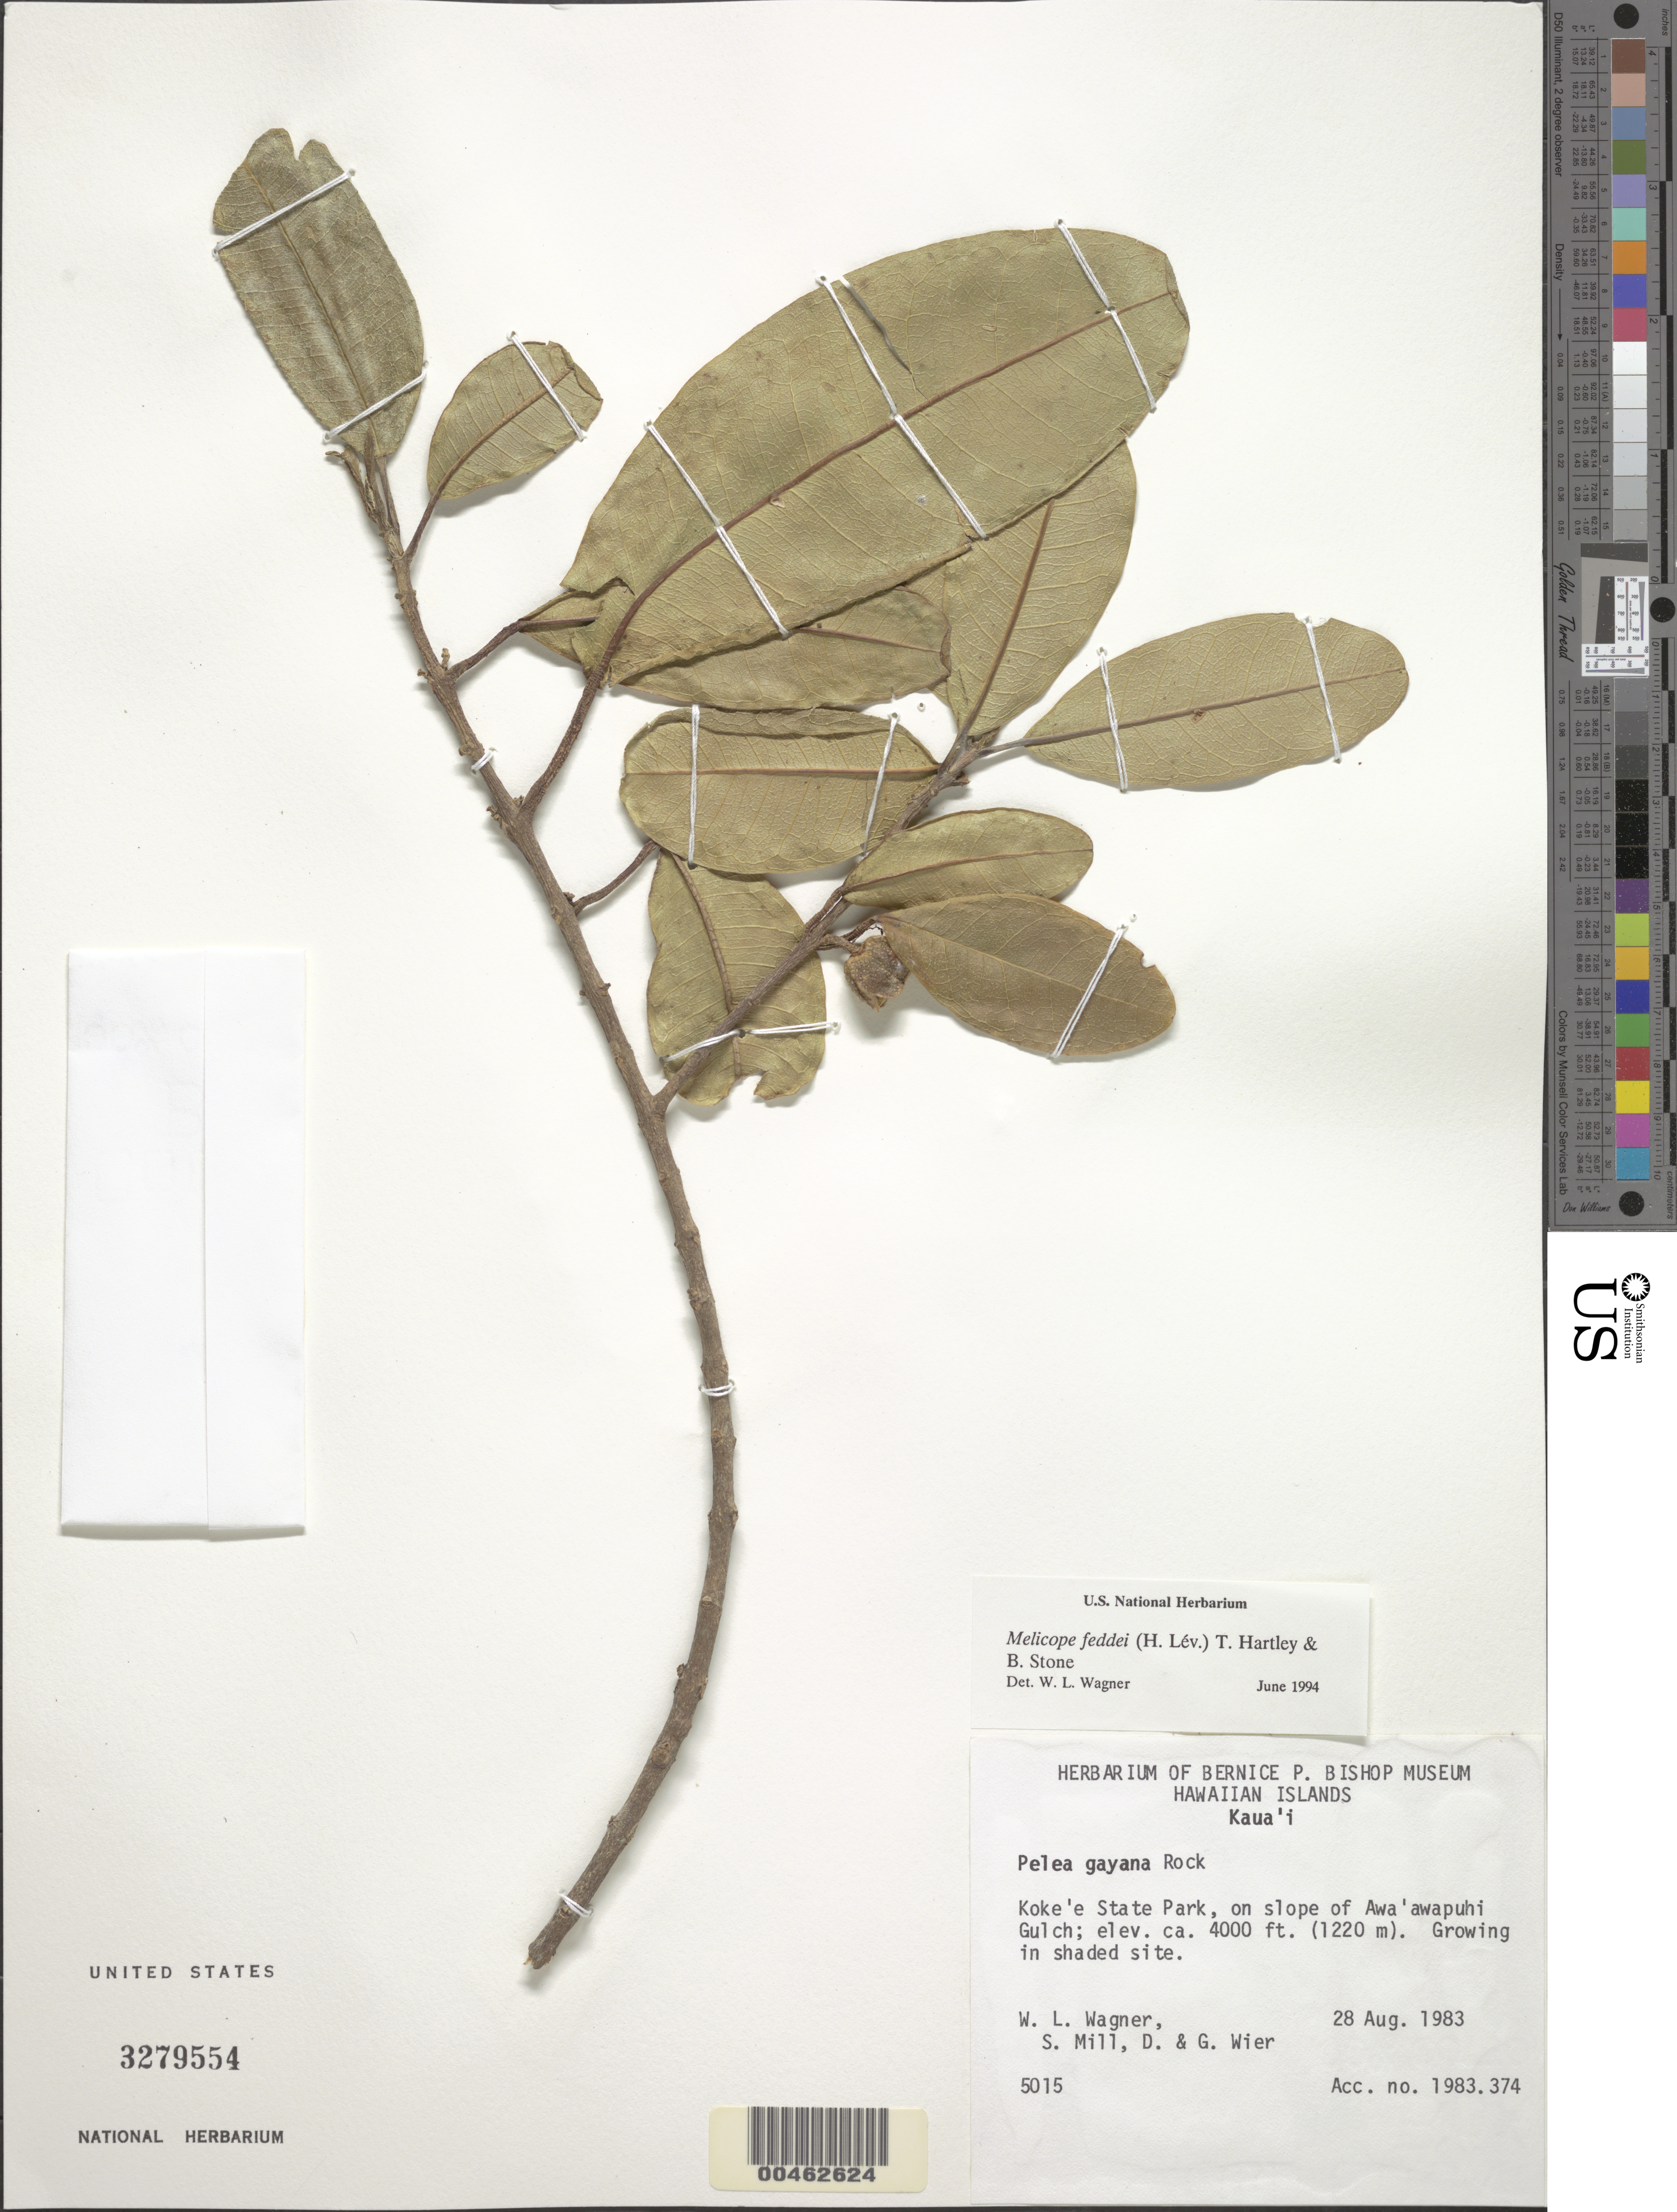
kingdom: Plantae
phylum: Tracheophyta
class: Magnoliopsida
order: Sapindales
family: Rutaceae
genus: Melicope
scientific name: Melicope feddei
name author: (H. Lév.) T.G. Hartley & B.C. Stone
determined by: Wagner, W. L., (BOT), Smithsonian Institution - National Museum of Natural History (UNITED STATES)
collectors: W. L. Wagner, S. W. Miller, D. Wier & G. Wier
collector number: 5015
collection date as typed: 28 Aug 1983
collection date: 1983-08-28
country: United States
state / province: Hawaii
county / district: Kauai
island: Kaua'i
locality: Koke'e State Park, on slope of Awa'awapuhi Gulch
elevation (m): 1219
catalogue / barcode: US 3279554